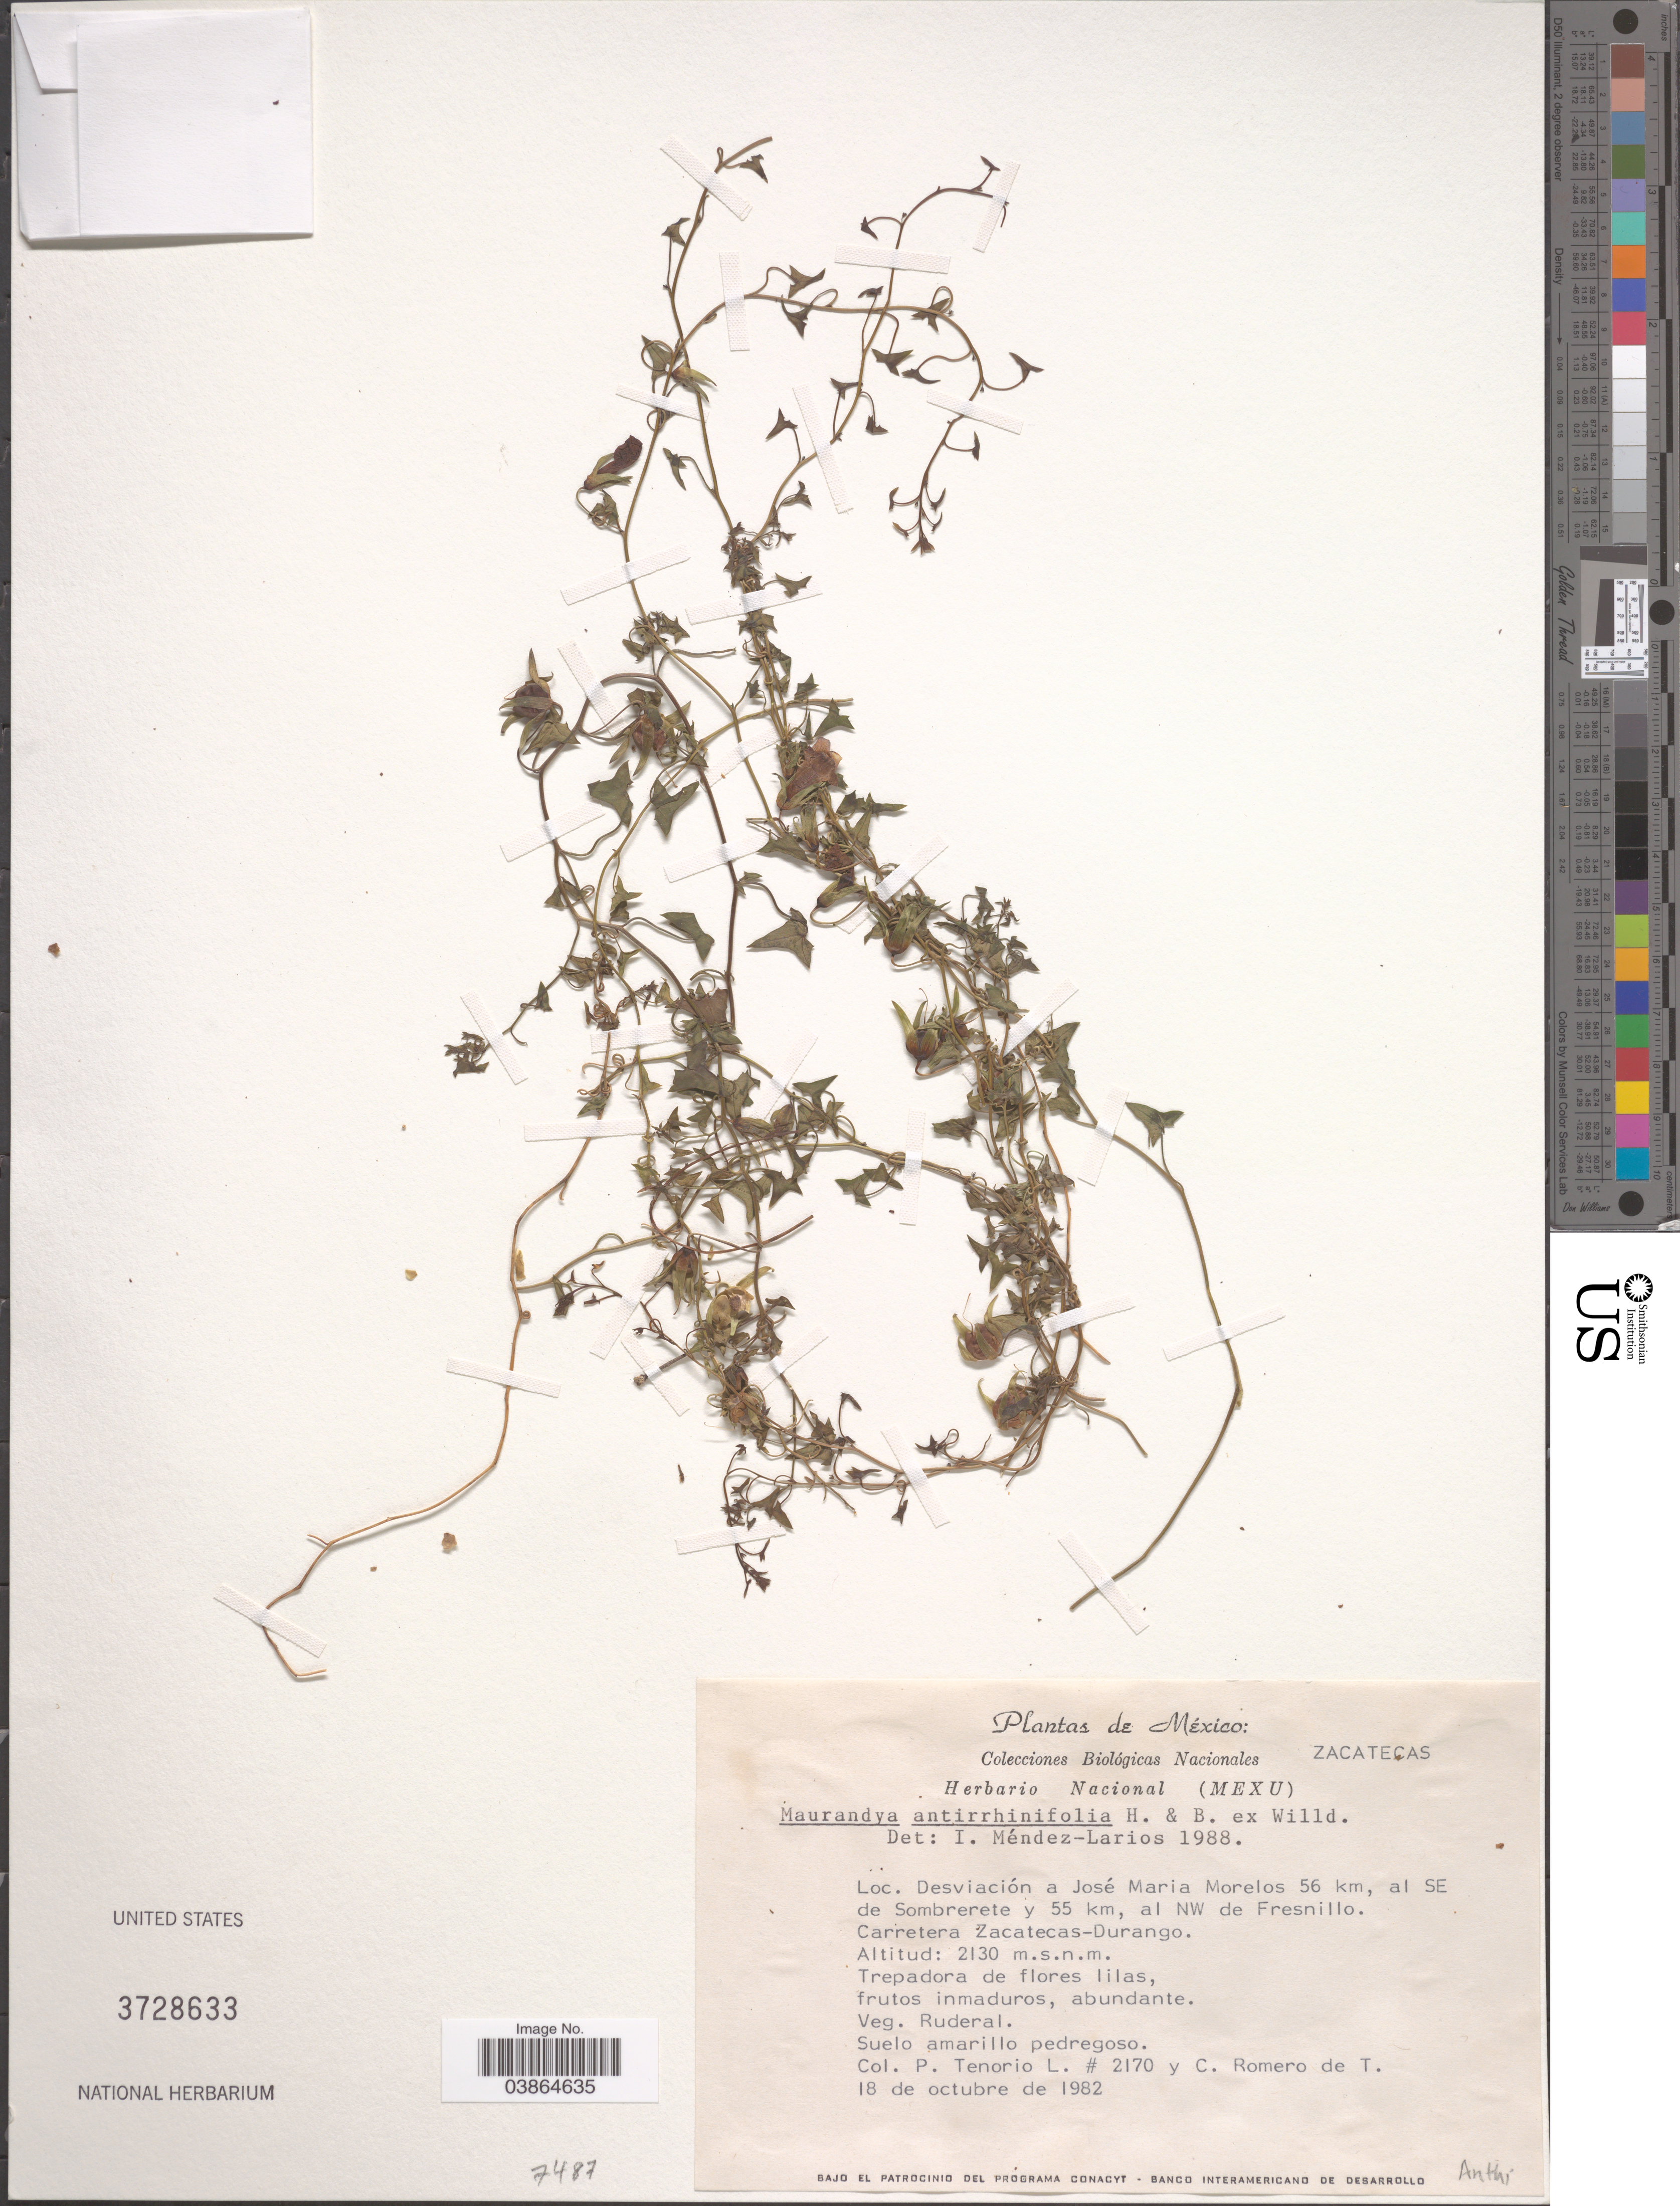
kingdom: Plantae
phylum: Tracheophyta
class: Magnoliopsida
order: Lamiales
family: Plantaginaceae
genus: Maurandya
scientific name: Maurandya antirrhiniflora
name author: Humb. & Bonpl. ex Willd.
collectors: P. Tenorio L. & C. Romero de T.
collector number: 2170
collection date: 1982-10-18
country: Mexico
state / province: Zacatecas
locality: Desviación a José Maria Morelos 56 km, al SE de Sombrerete y 55 km, al NW de Fresnillo. Carretera Zacatecas-Durango.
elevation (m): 2130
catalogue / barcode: US 3728633